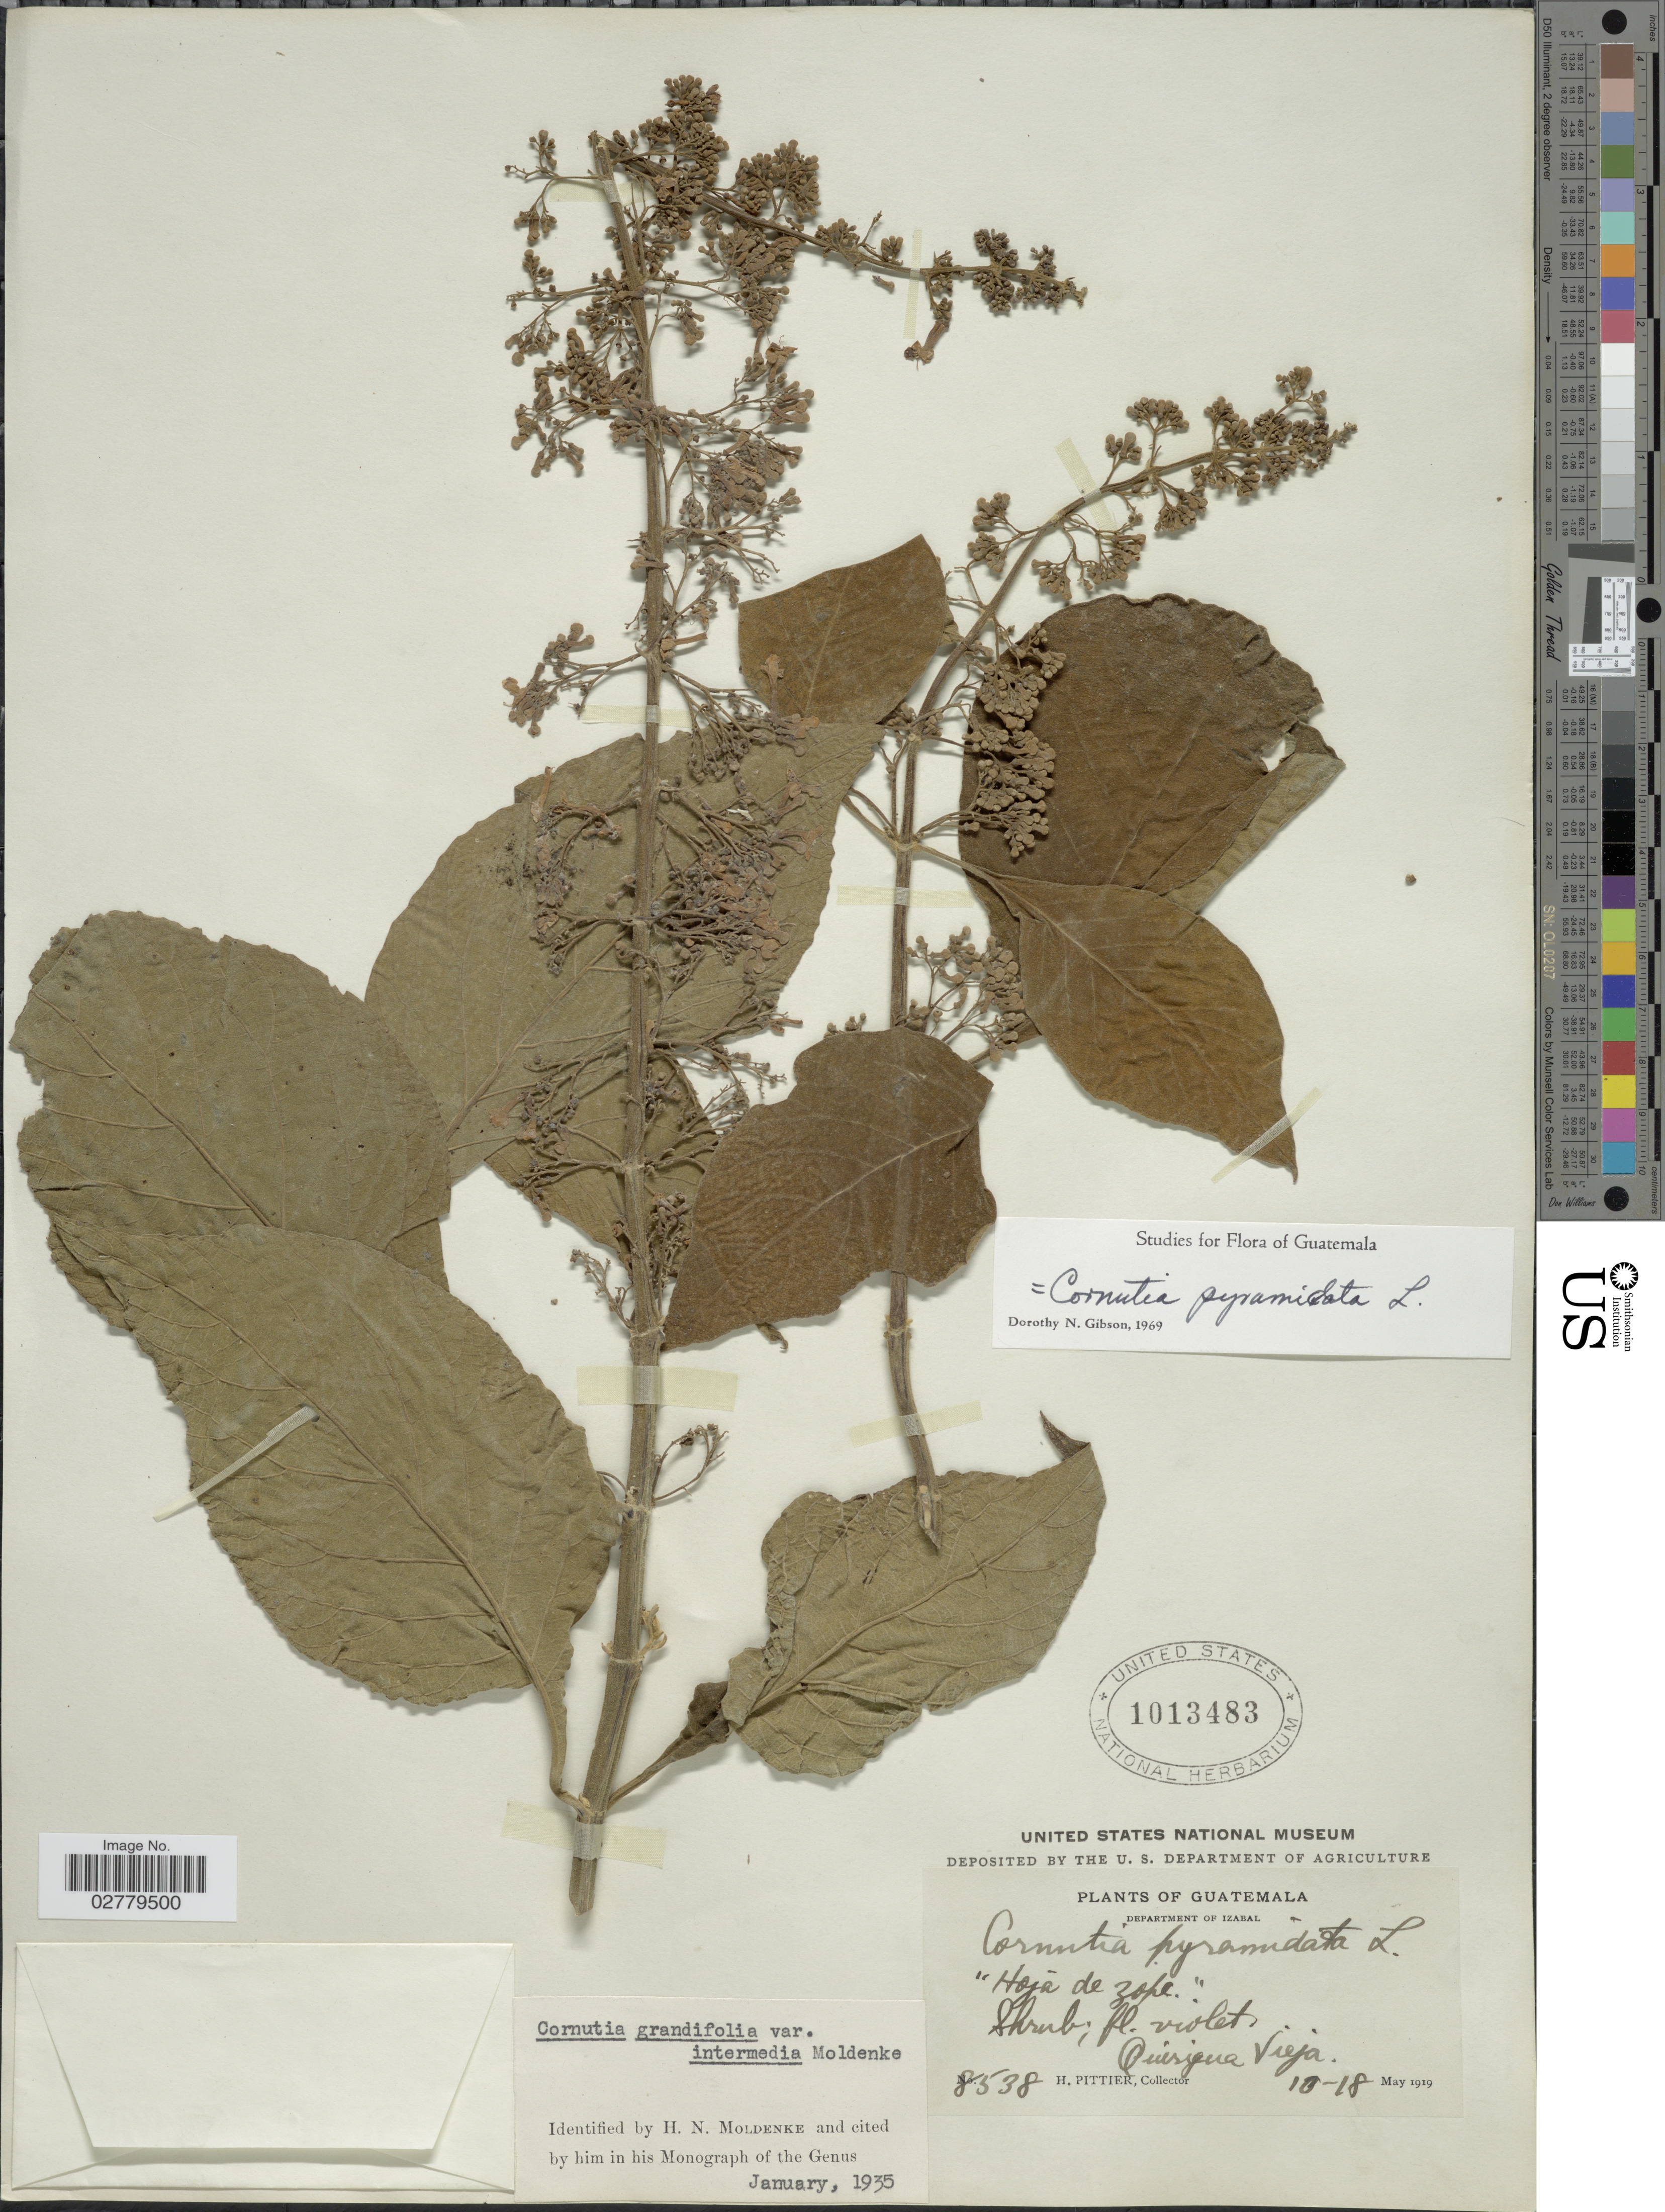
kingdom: Plantae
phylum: Tracheophyta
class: Magnoliopsida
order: Lamiales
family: Lamiaceae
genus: Cornutia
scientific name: Cornutia grandifolia var. intermedia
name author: Moldenke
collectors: H. F. Pittier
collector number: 8538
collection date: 1919-05-10/1919-05-18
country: Guatemala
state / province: Izabal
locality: Department of Izabal. Quirigua Vieja.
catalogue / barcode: US 1013483